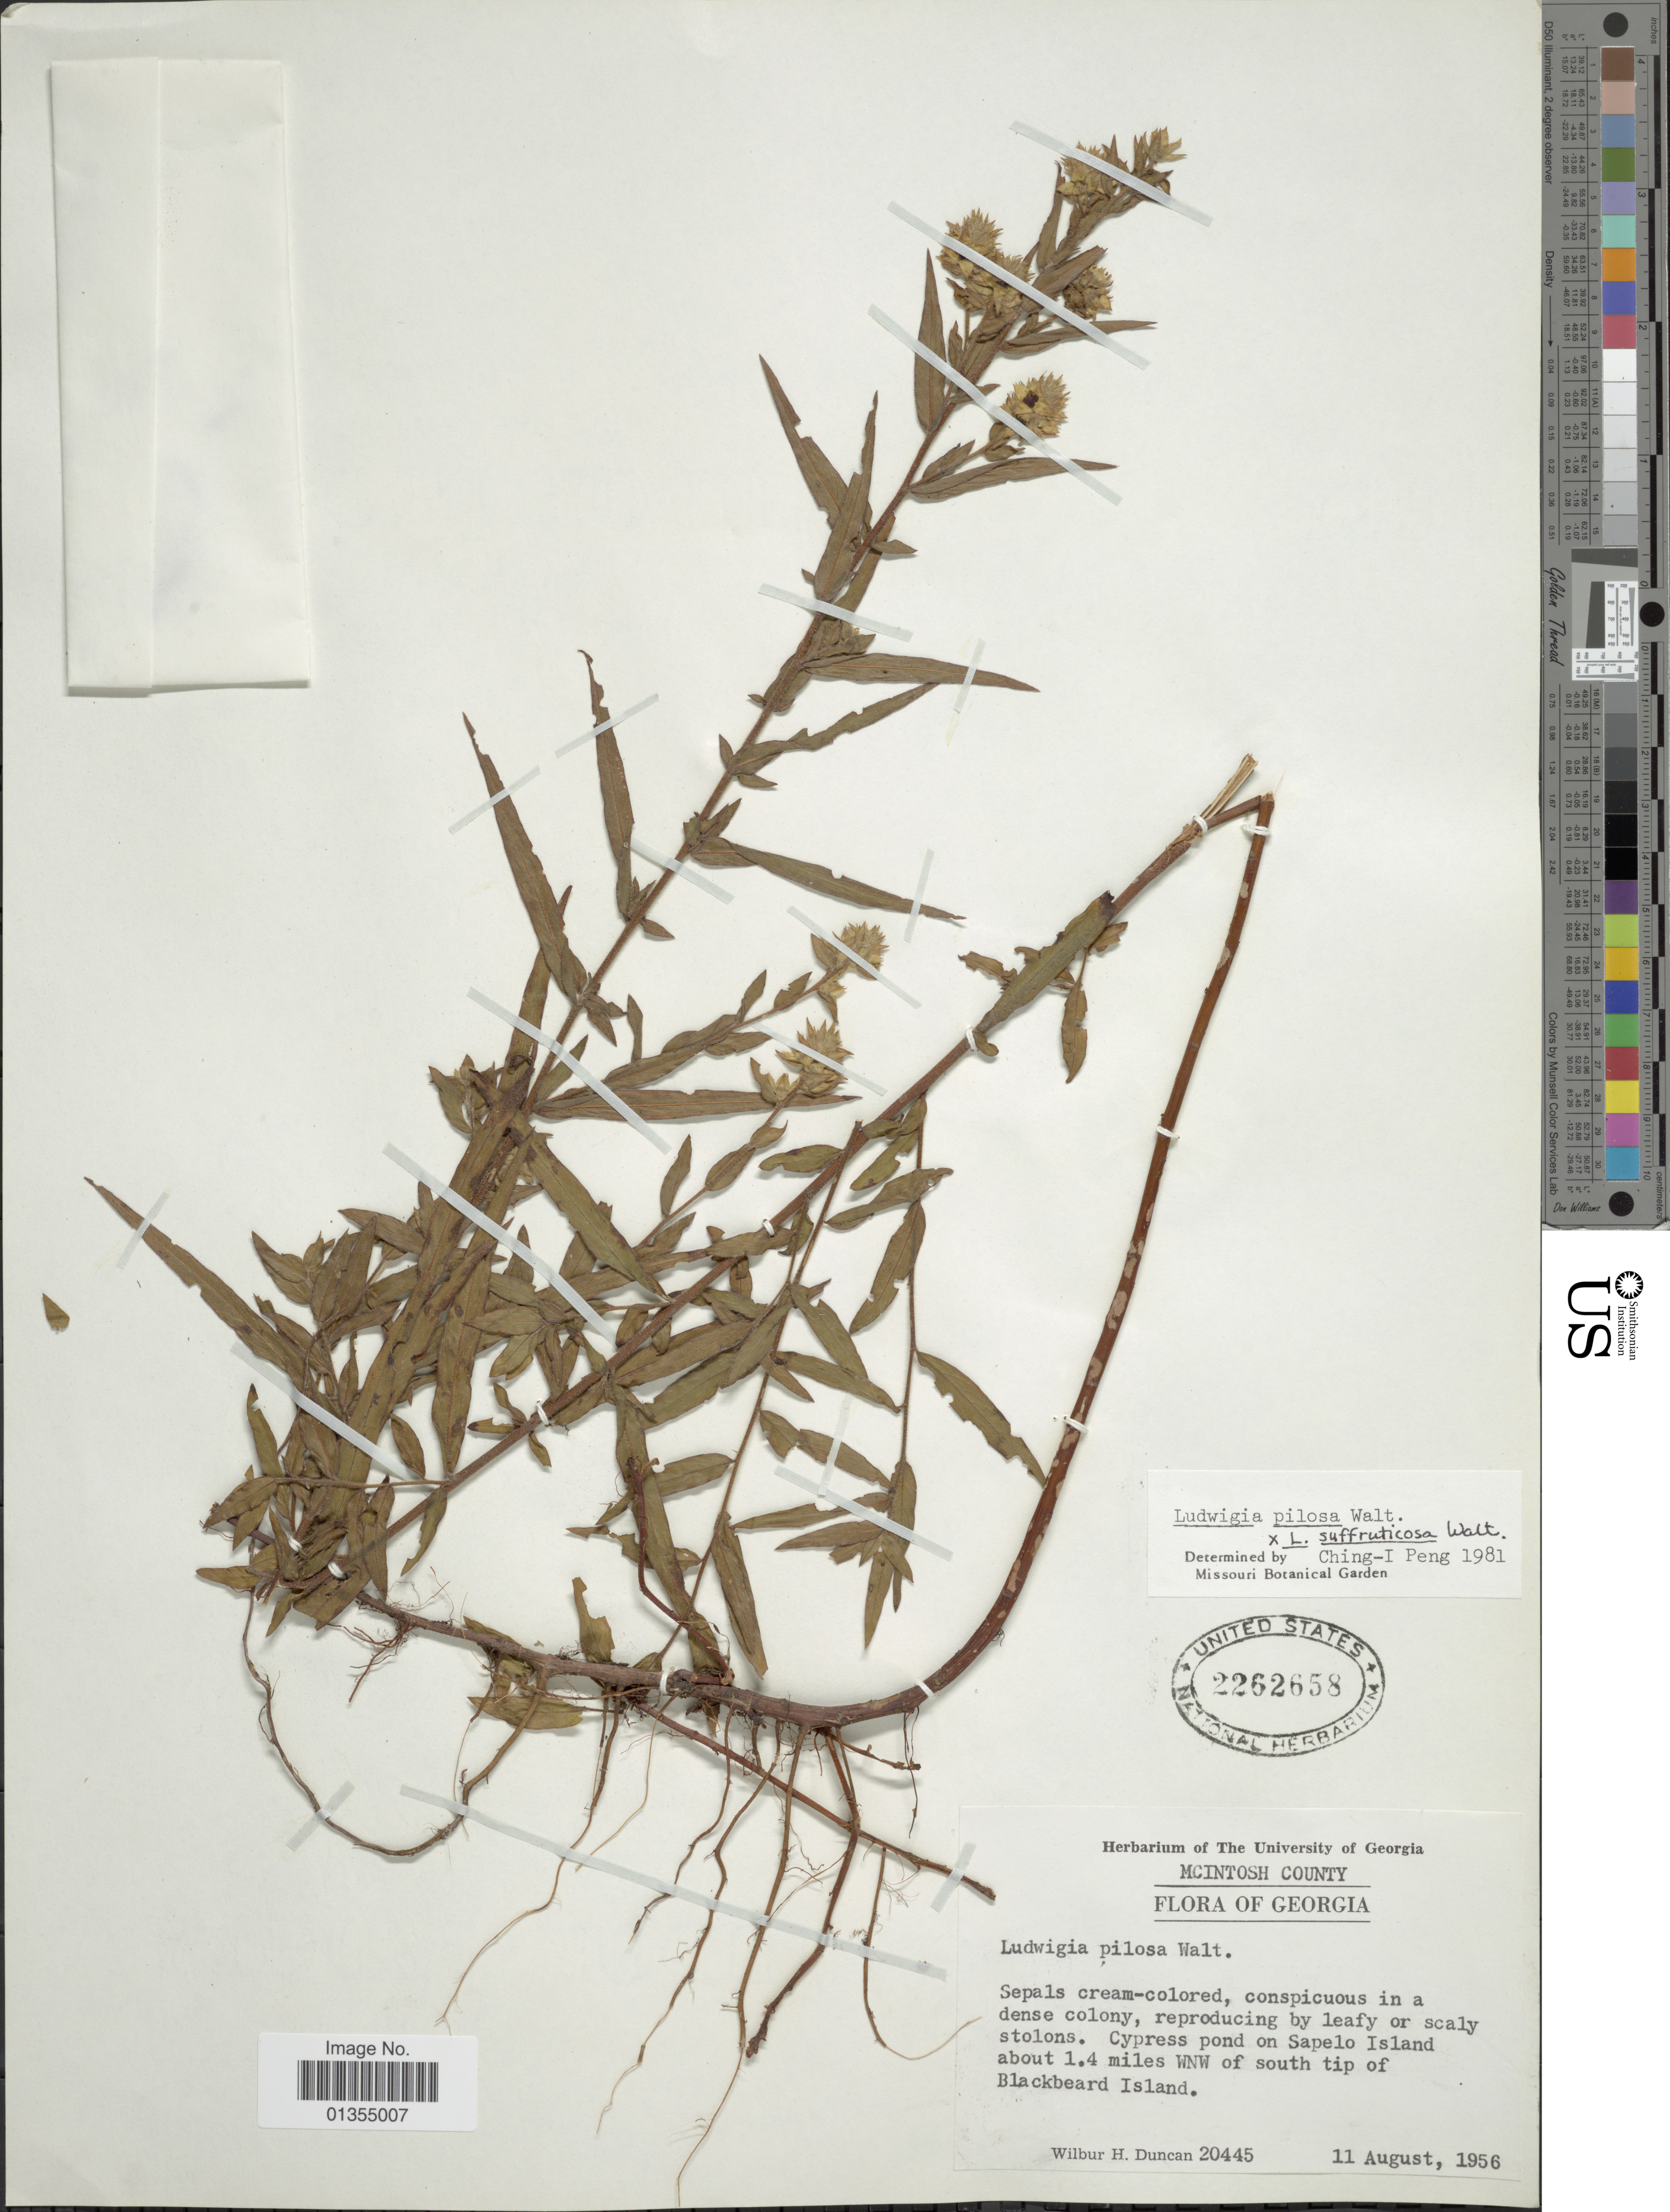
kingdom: Plantae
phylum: Tracheophyta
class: Magnoliopsida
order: Myrtales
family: Onagraceae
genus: Ludwigia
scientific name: Ludwigia pilosa x L. suffruticosa Walter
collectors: W. H. Duncan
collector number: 20445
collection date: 1956-08-11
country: United States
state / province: Georgia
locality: Mcintosh County, Cypress pond on Sapelo Island about 1.4 miles WNW of south tip of Blackbeard Island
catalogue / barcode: US 2262658